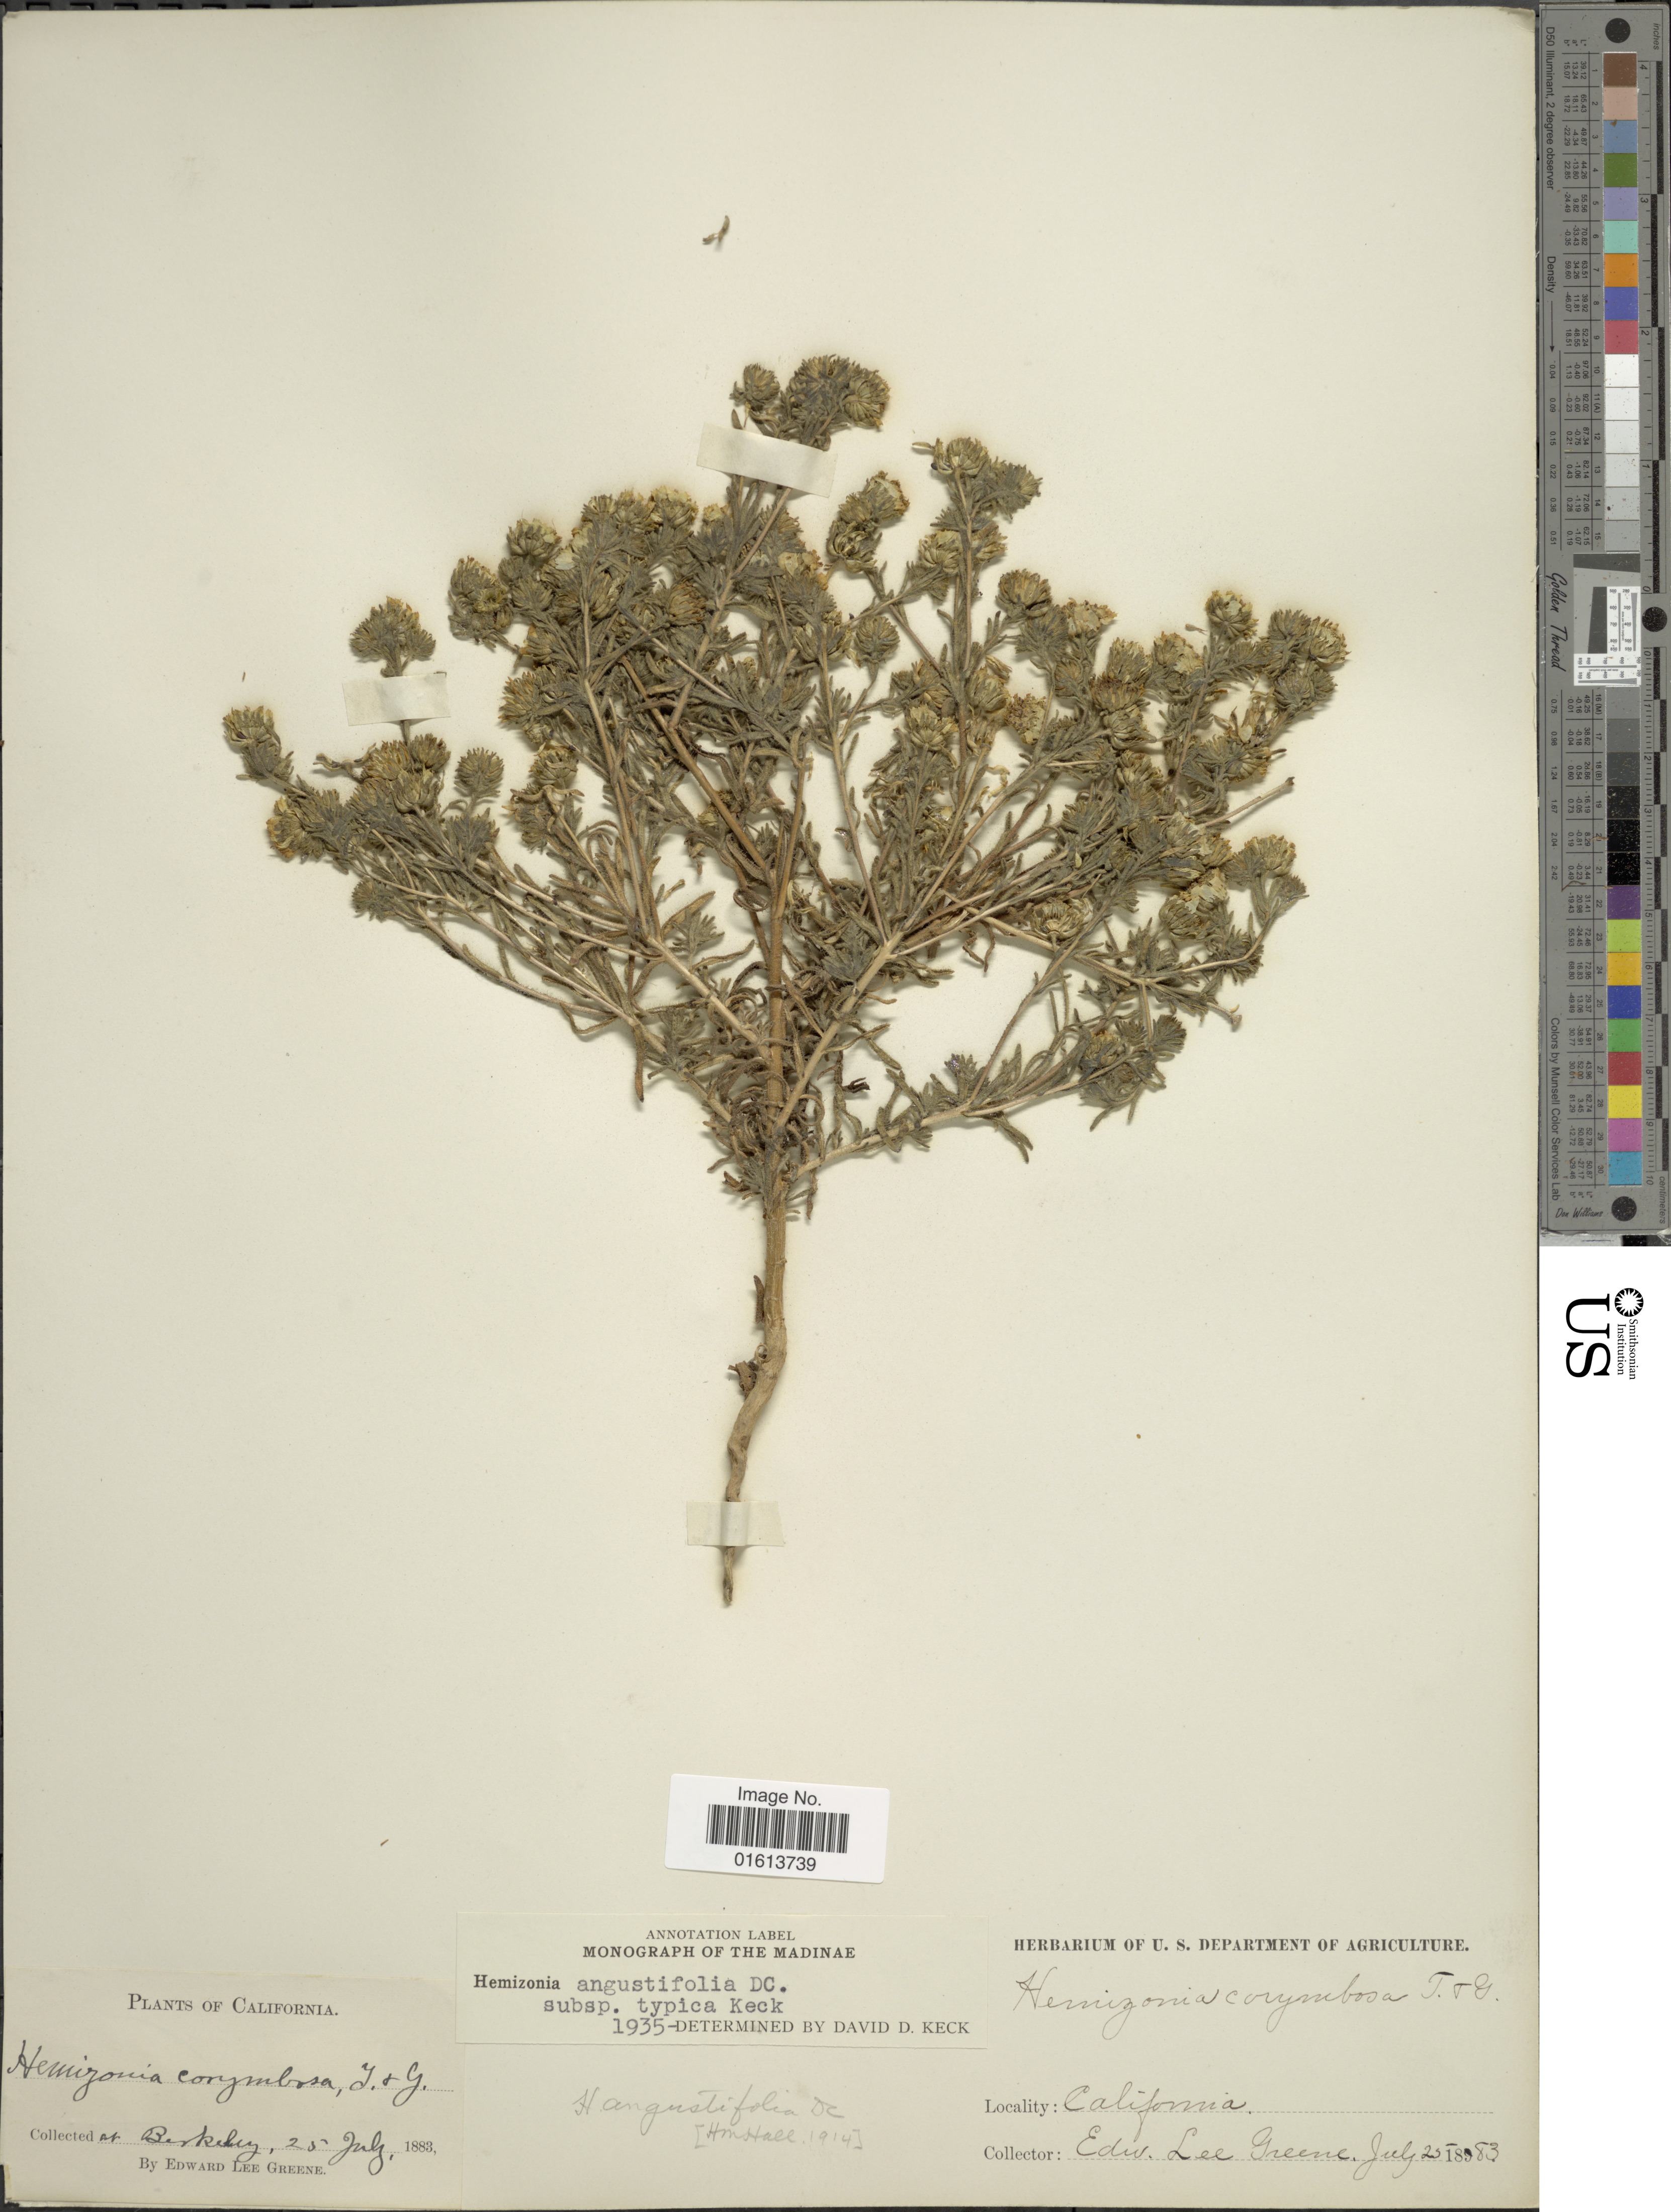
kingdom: Plantae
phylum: Tracheophyta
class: Magnoliopsida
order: Asterales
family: Asteraceae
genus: Deinandra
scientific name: Deinandra corymbosa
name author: (DC.) B.G. Baldwin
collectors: E. L. Greene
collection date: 1883-07-25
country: United States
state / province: California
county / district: Alameda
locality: Berkeley.